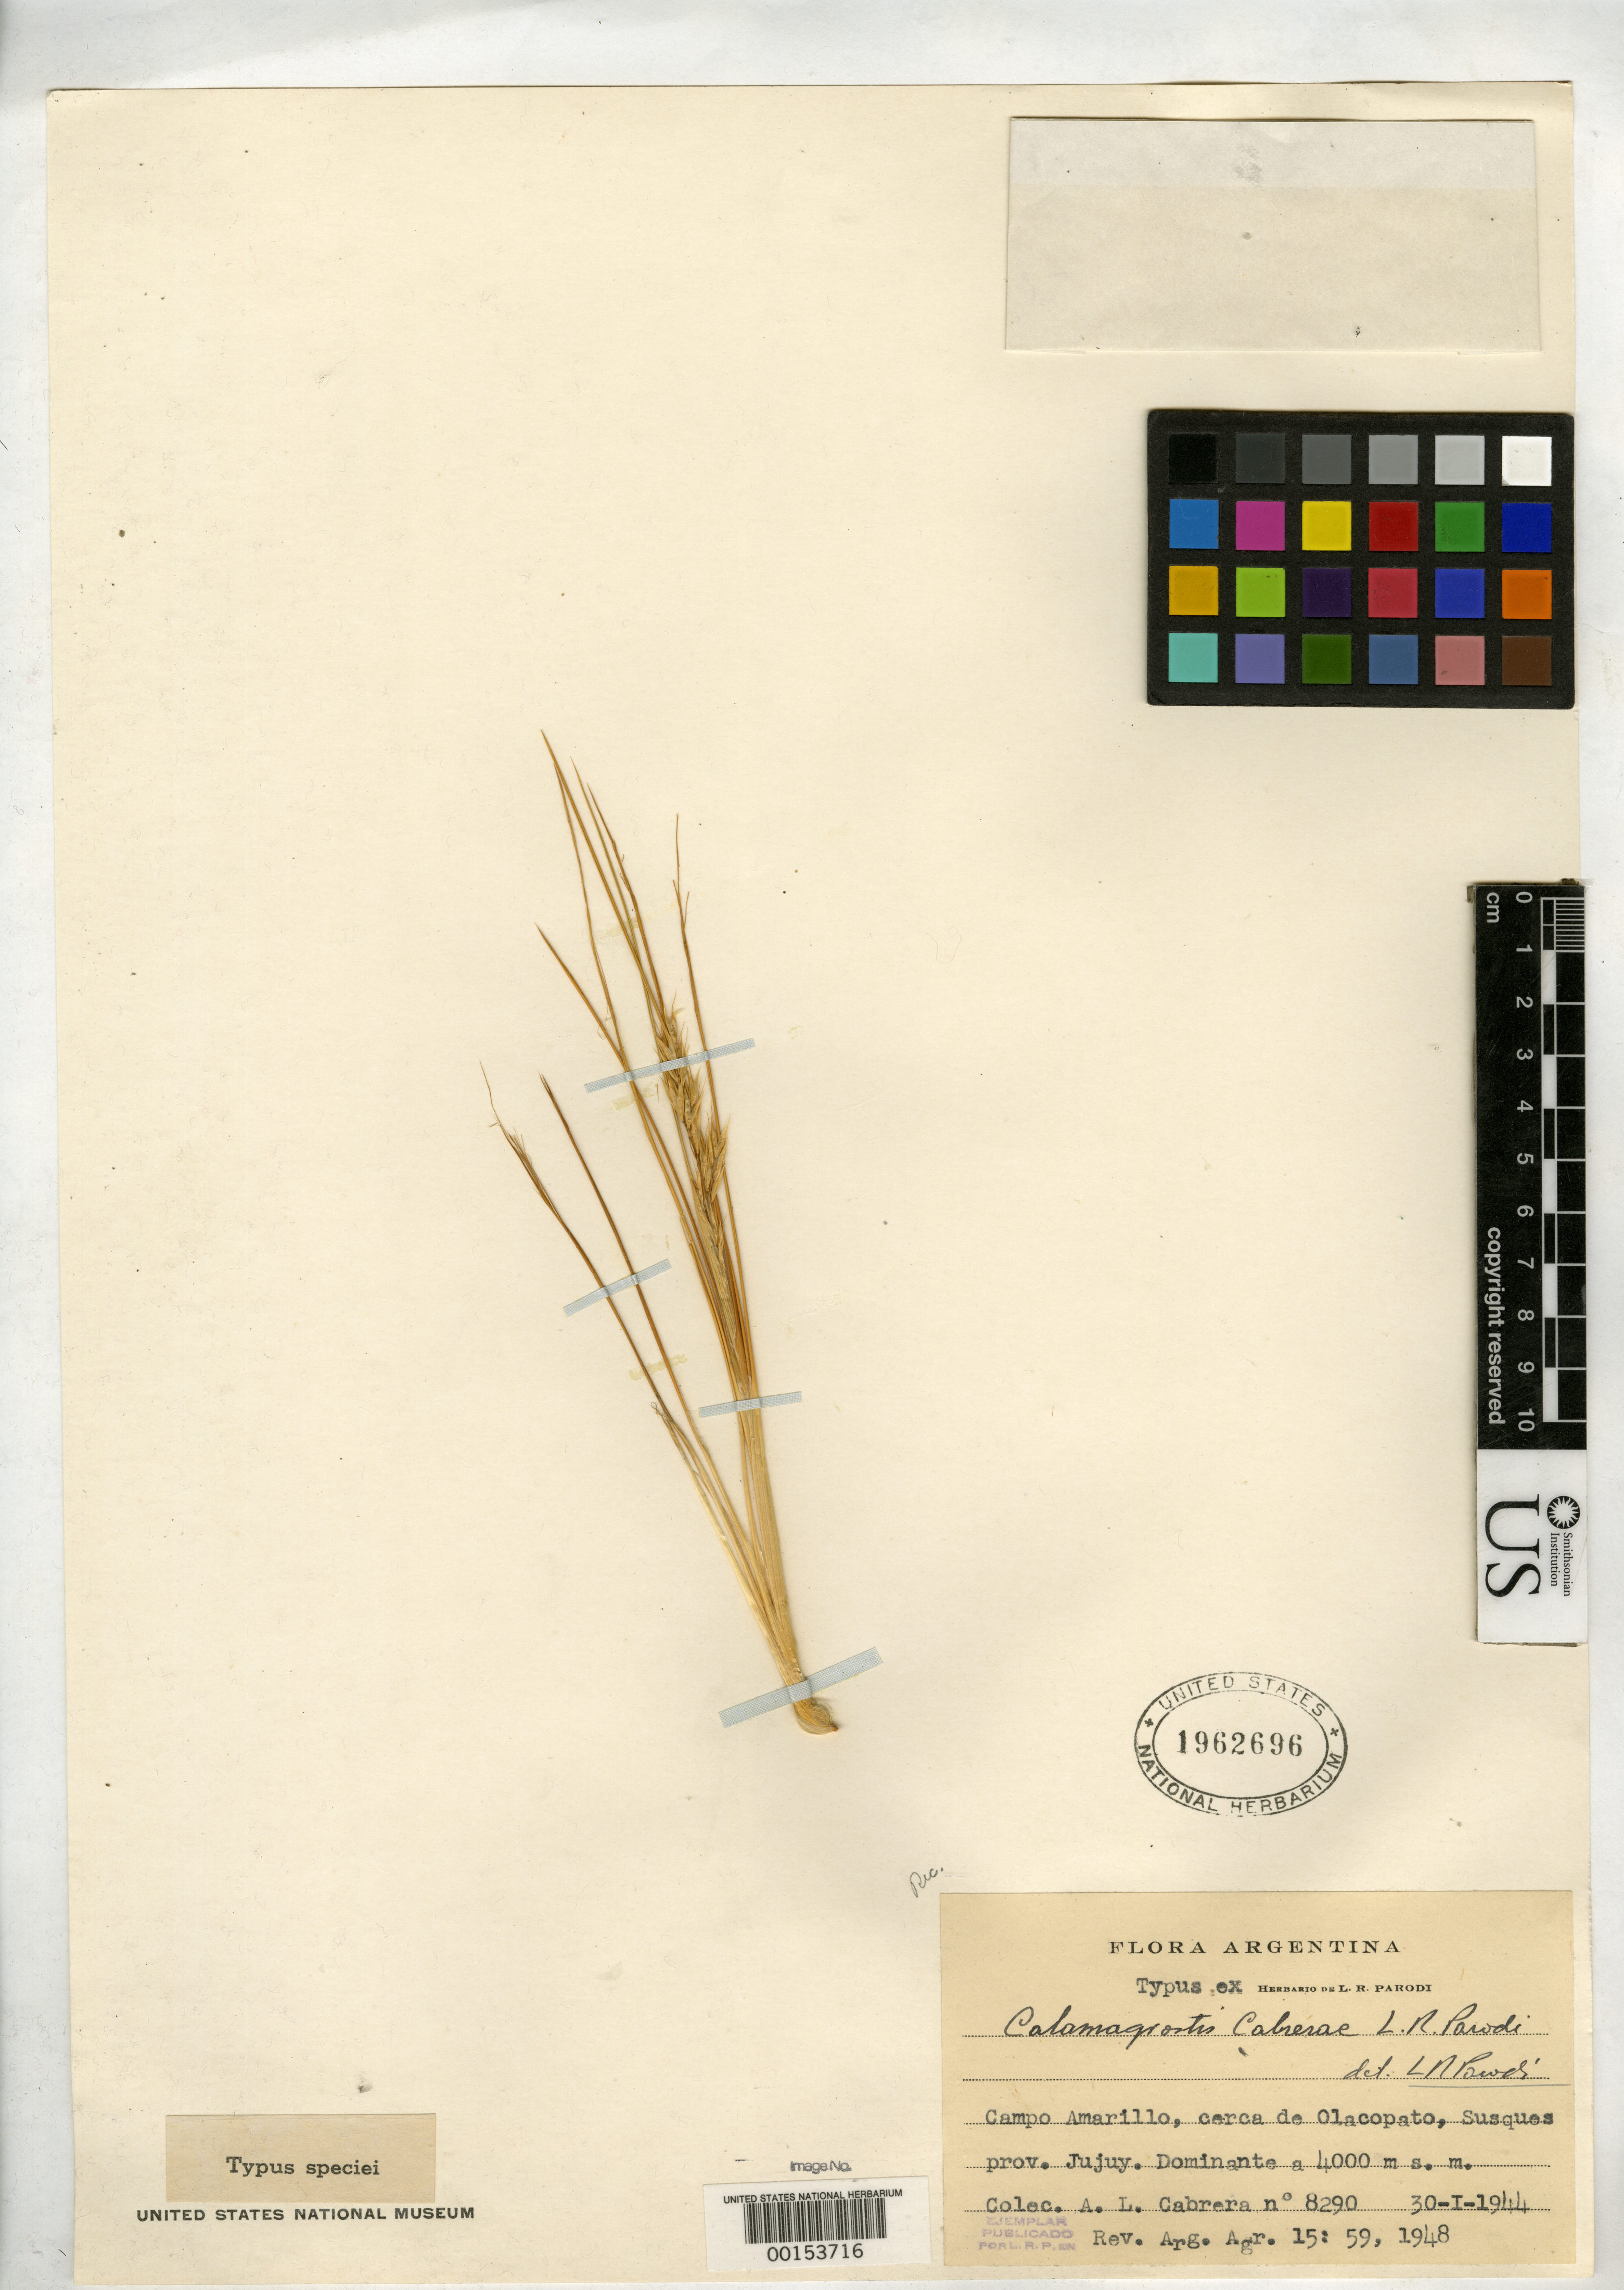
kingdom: Plantae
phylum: Tracheophyta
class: Liliopsida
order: Poales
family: Poaceae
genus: Calamagrostis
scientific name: Calamagrostis cabrerae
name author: Parodi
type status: Holotype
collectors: A. L. Cabrera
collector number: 8290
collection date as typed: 30 Jan 1944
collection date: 1944-01-30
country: Argentina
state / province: Jujuy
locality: Campo Amarillo, cerca de Olacopato, Susques.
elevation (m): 4000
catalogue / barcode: US 1962696